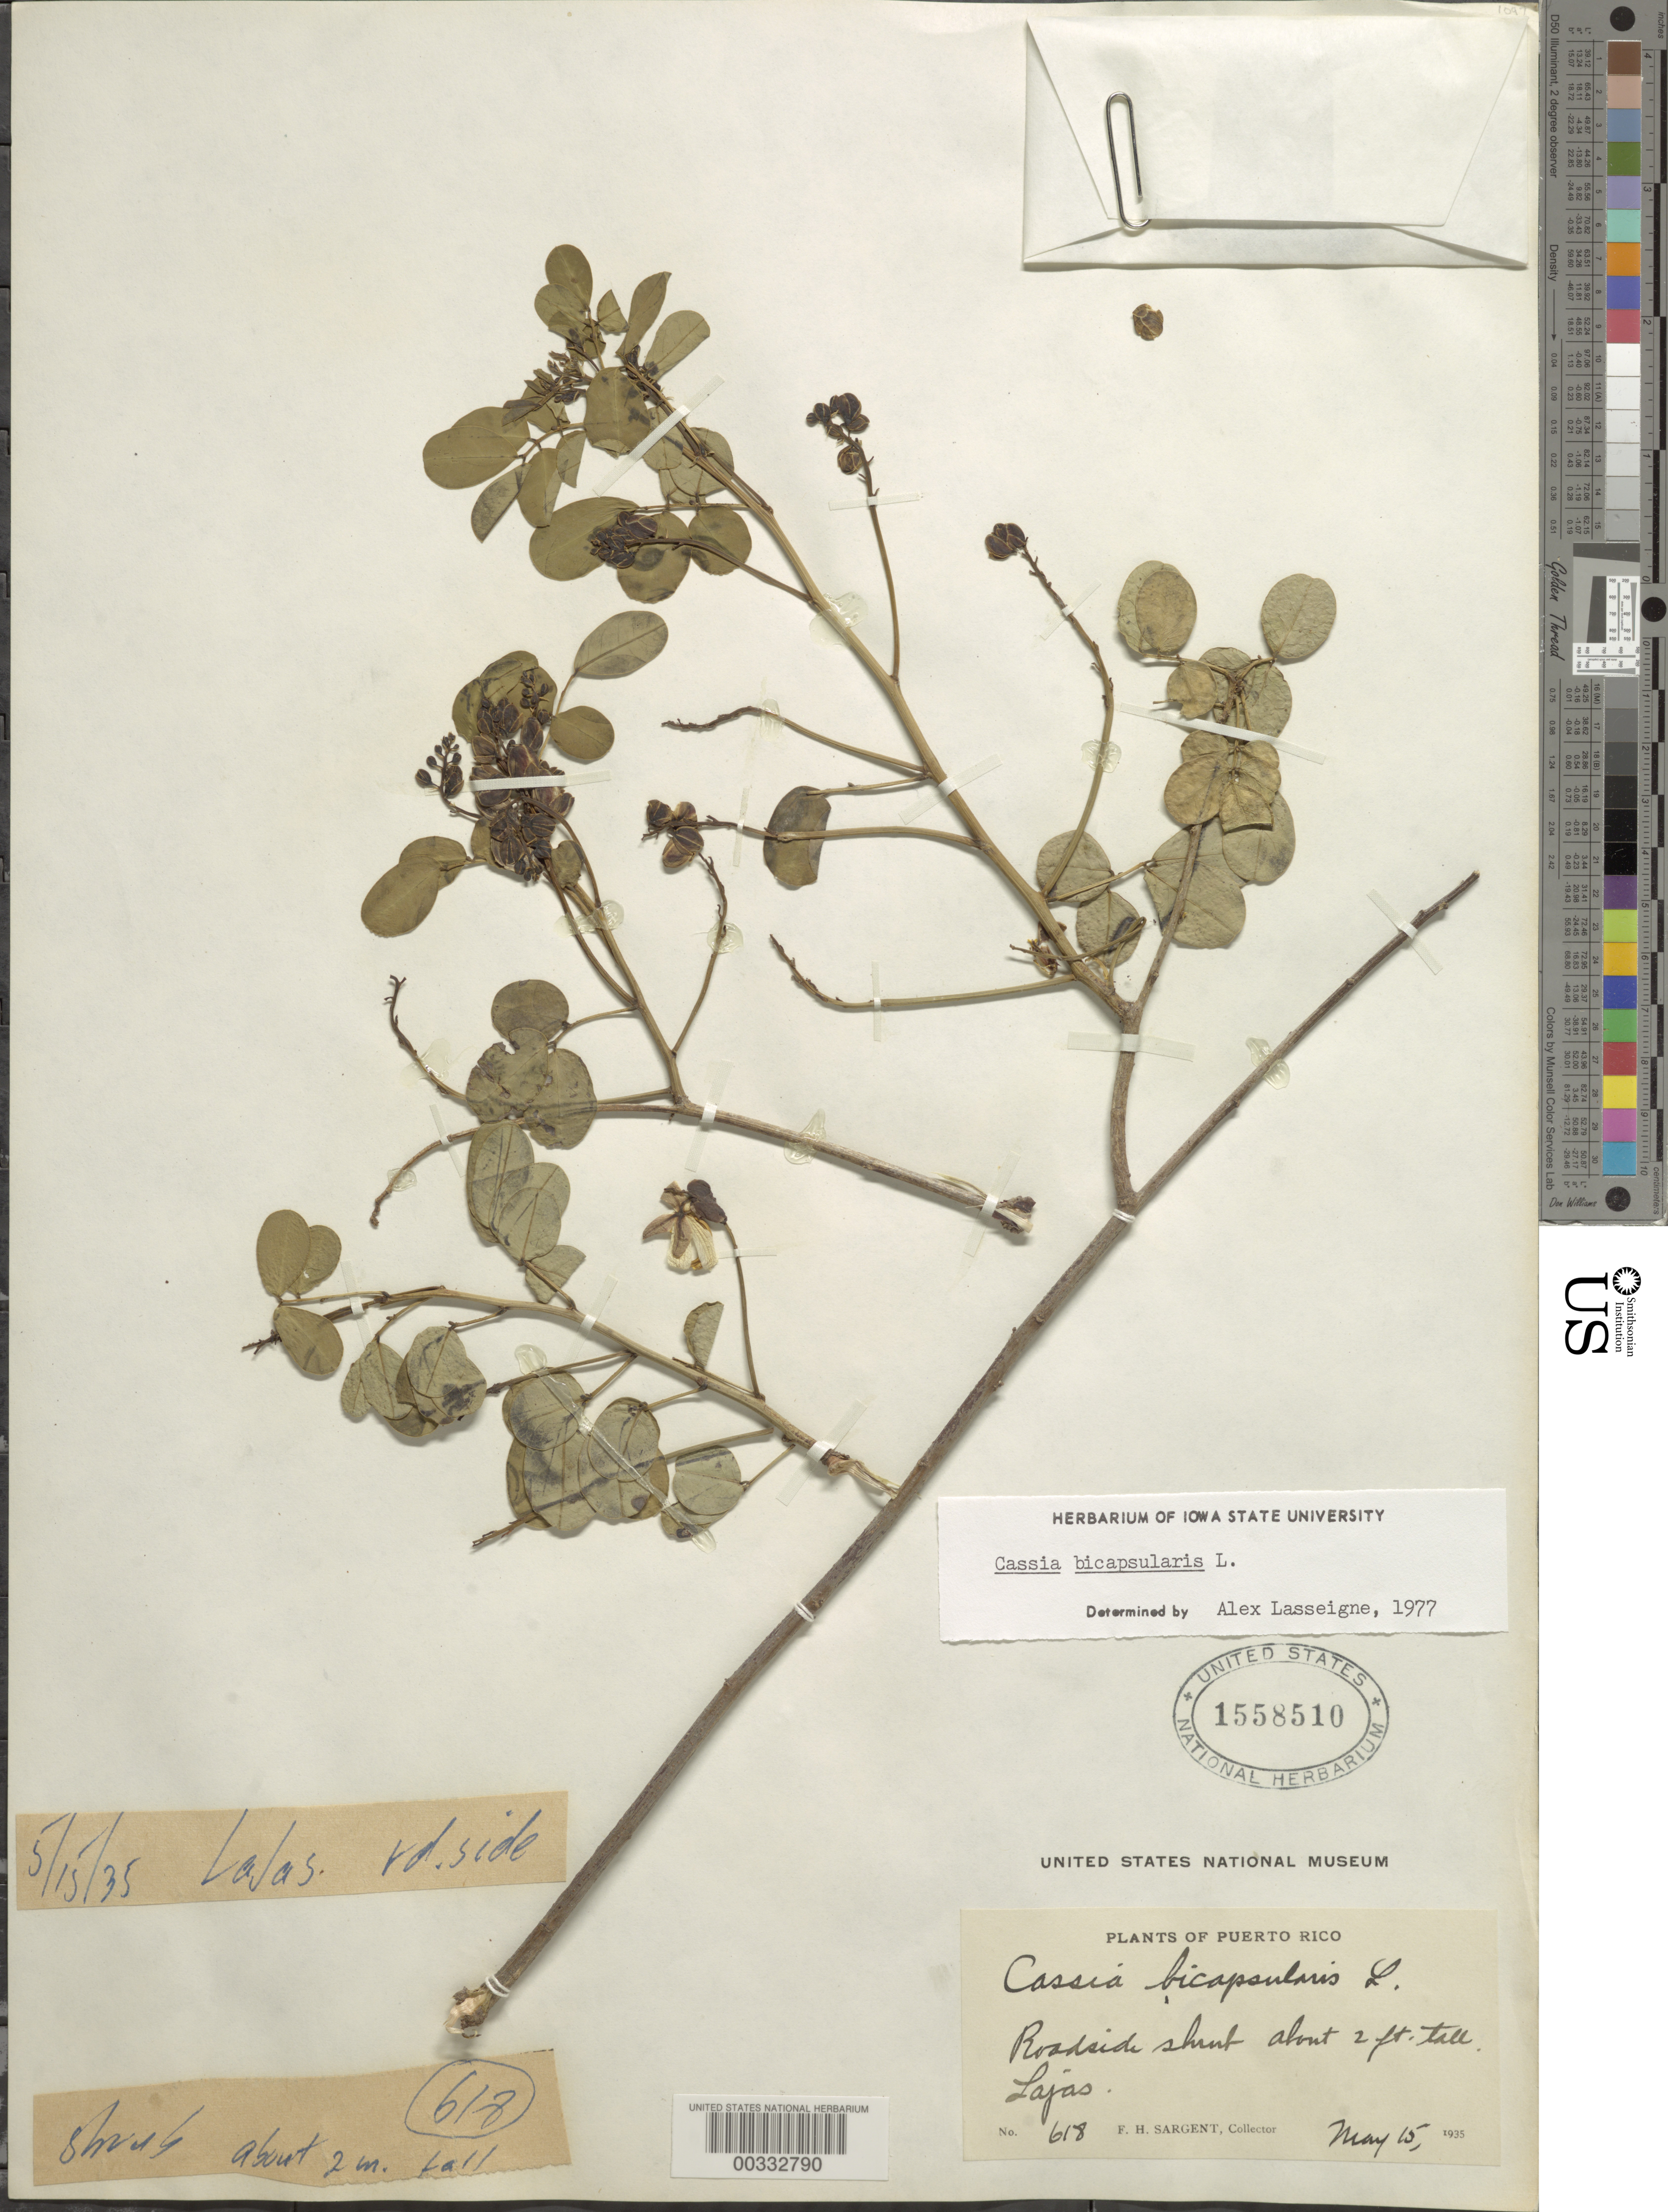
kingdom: Plantae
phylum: Tracheophyta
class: Magnoliopsida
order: Fabales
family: Fabaceae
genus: Senna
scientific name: Senna bicapsularis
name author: (L.) Roxb.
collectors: F. H. Sargent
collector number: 618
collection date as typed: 15 May 1935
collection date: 1935-05-15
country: Puerto Rico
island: Greater Antilles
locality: Lajas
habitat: Roadside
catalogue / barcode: US 1558510